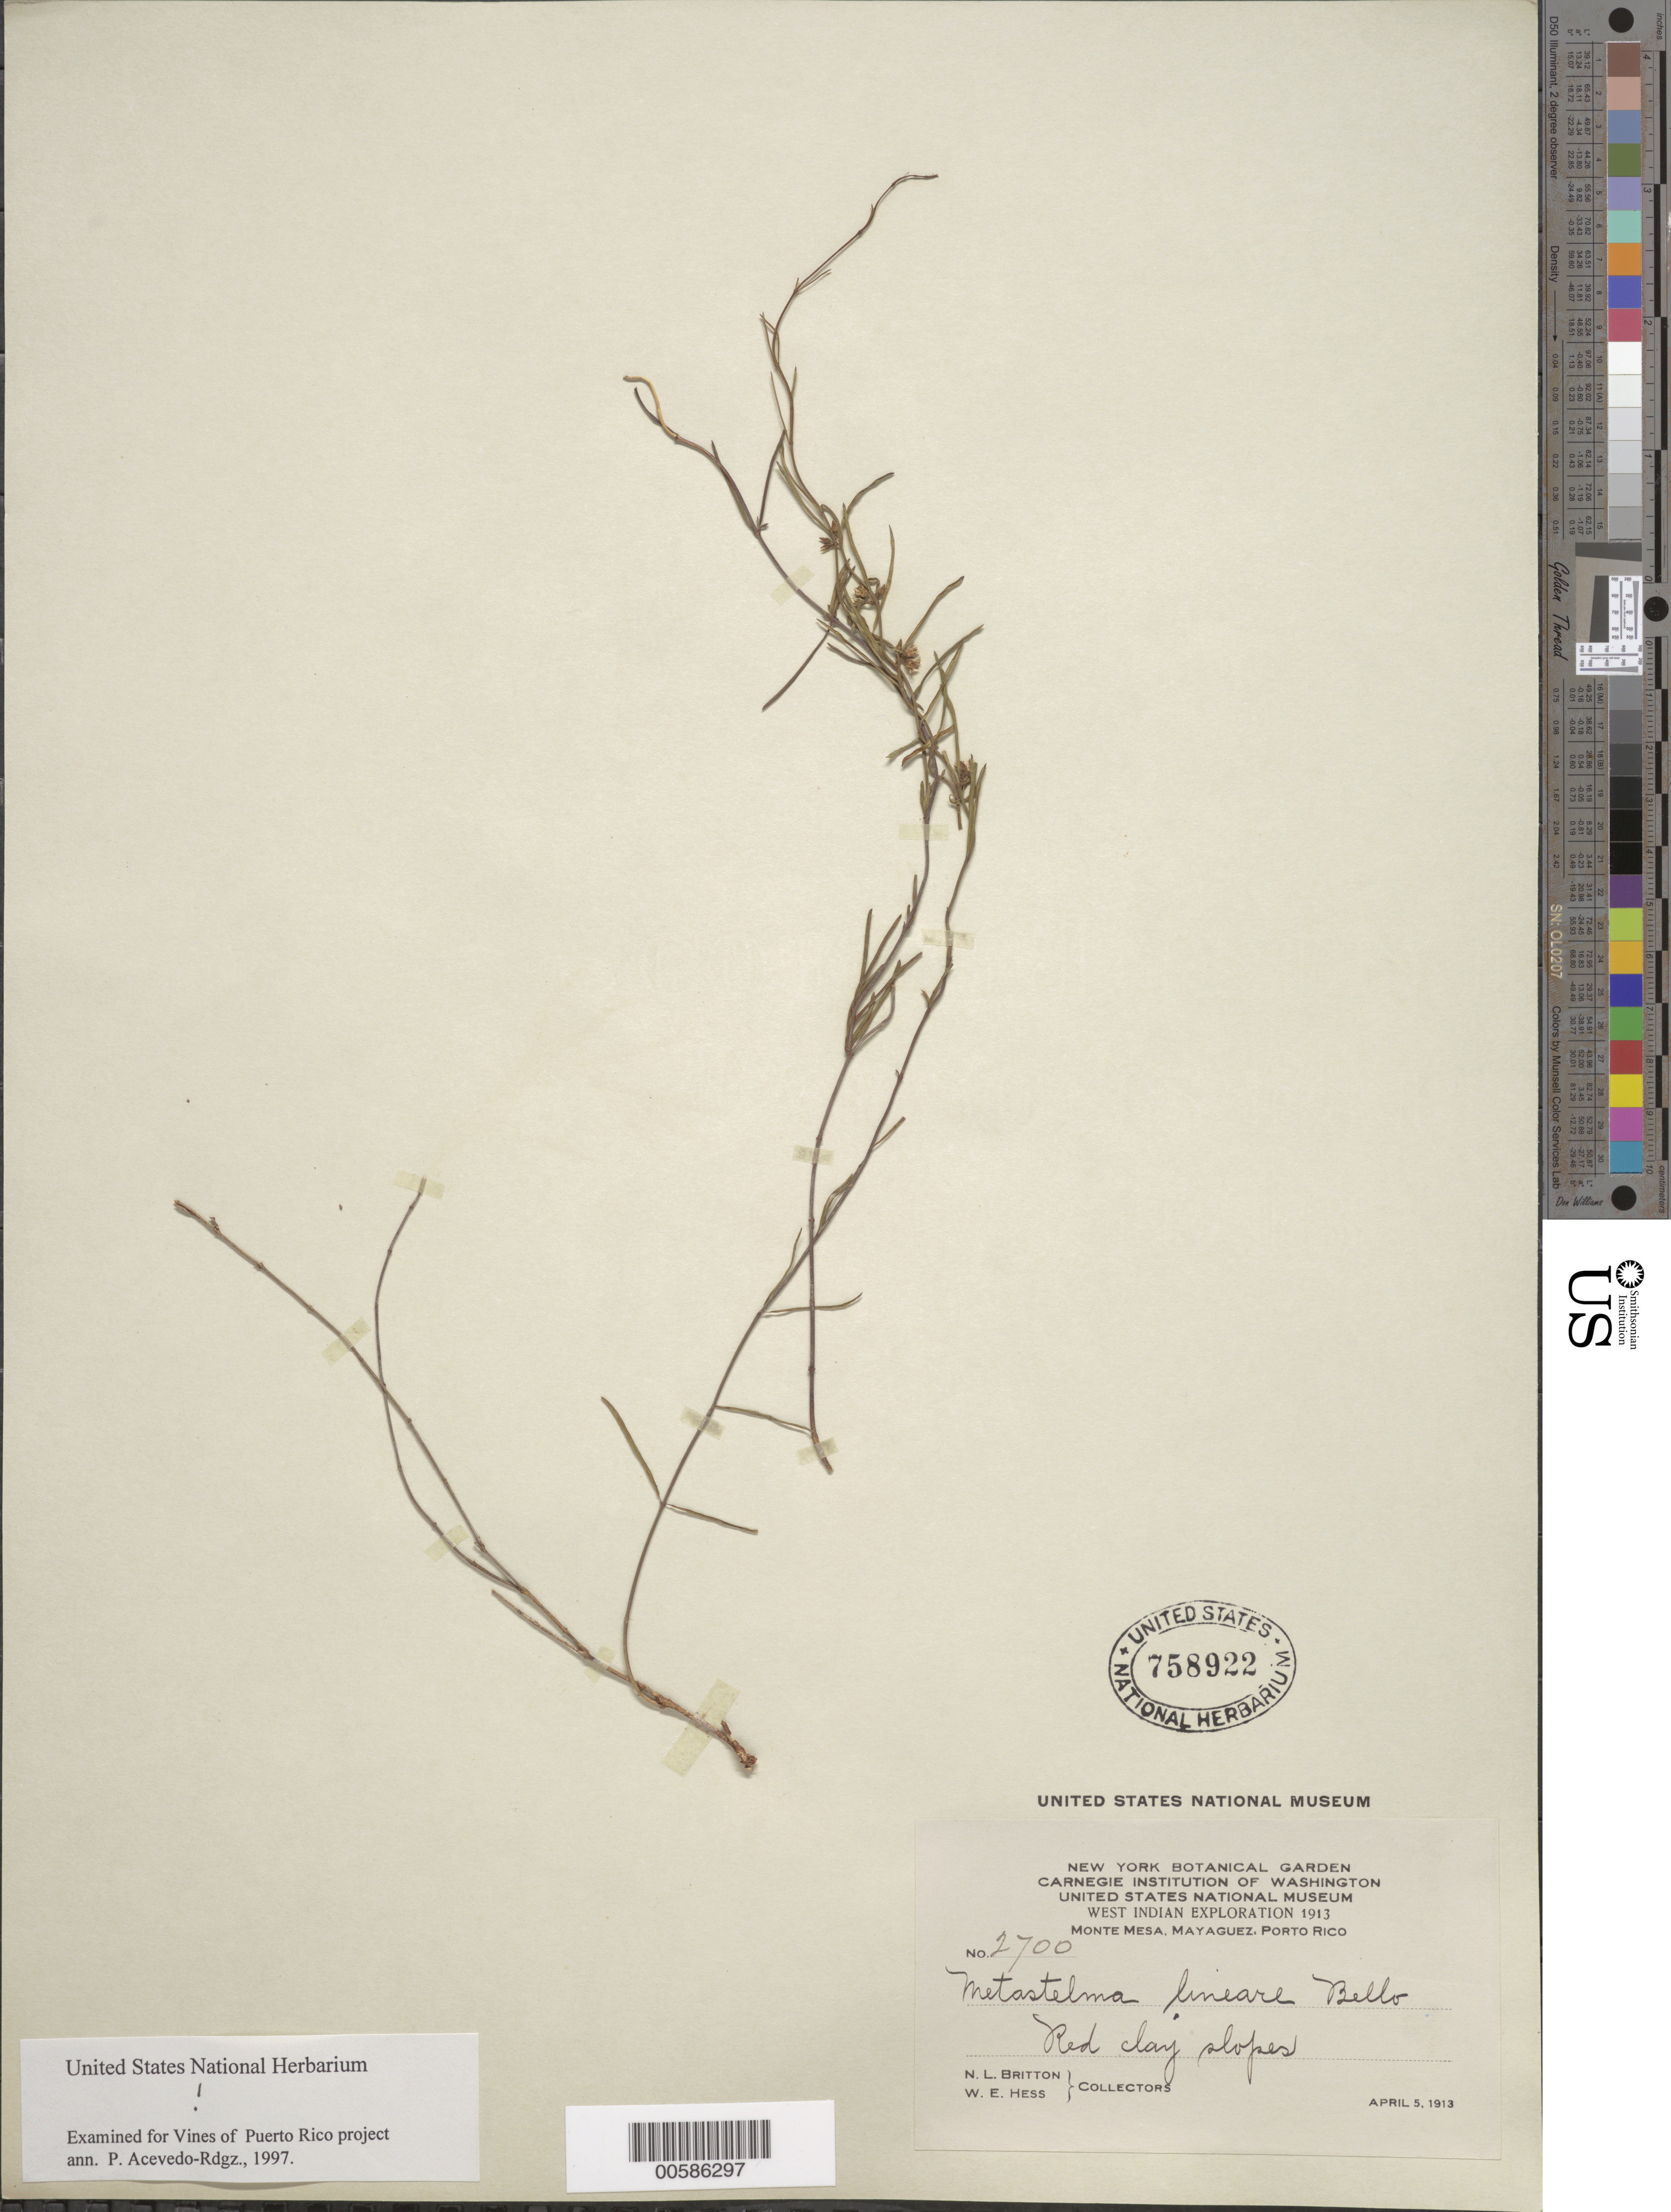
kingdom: Plantae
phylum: Tracheophyta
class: Magnoliopsida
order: Gentianales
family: Apocynaceae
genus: Metastelma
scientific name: Metastelma lineare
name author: Bello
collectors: N. Britton & W. Hess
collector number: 2700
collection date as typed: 05 Apr 1913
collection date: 1913-04-05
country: Puerto Rico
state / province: Mayagüez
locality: Monte Mesa, Mayaguez.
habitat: red clay slopes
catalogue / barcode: US 758922